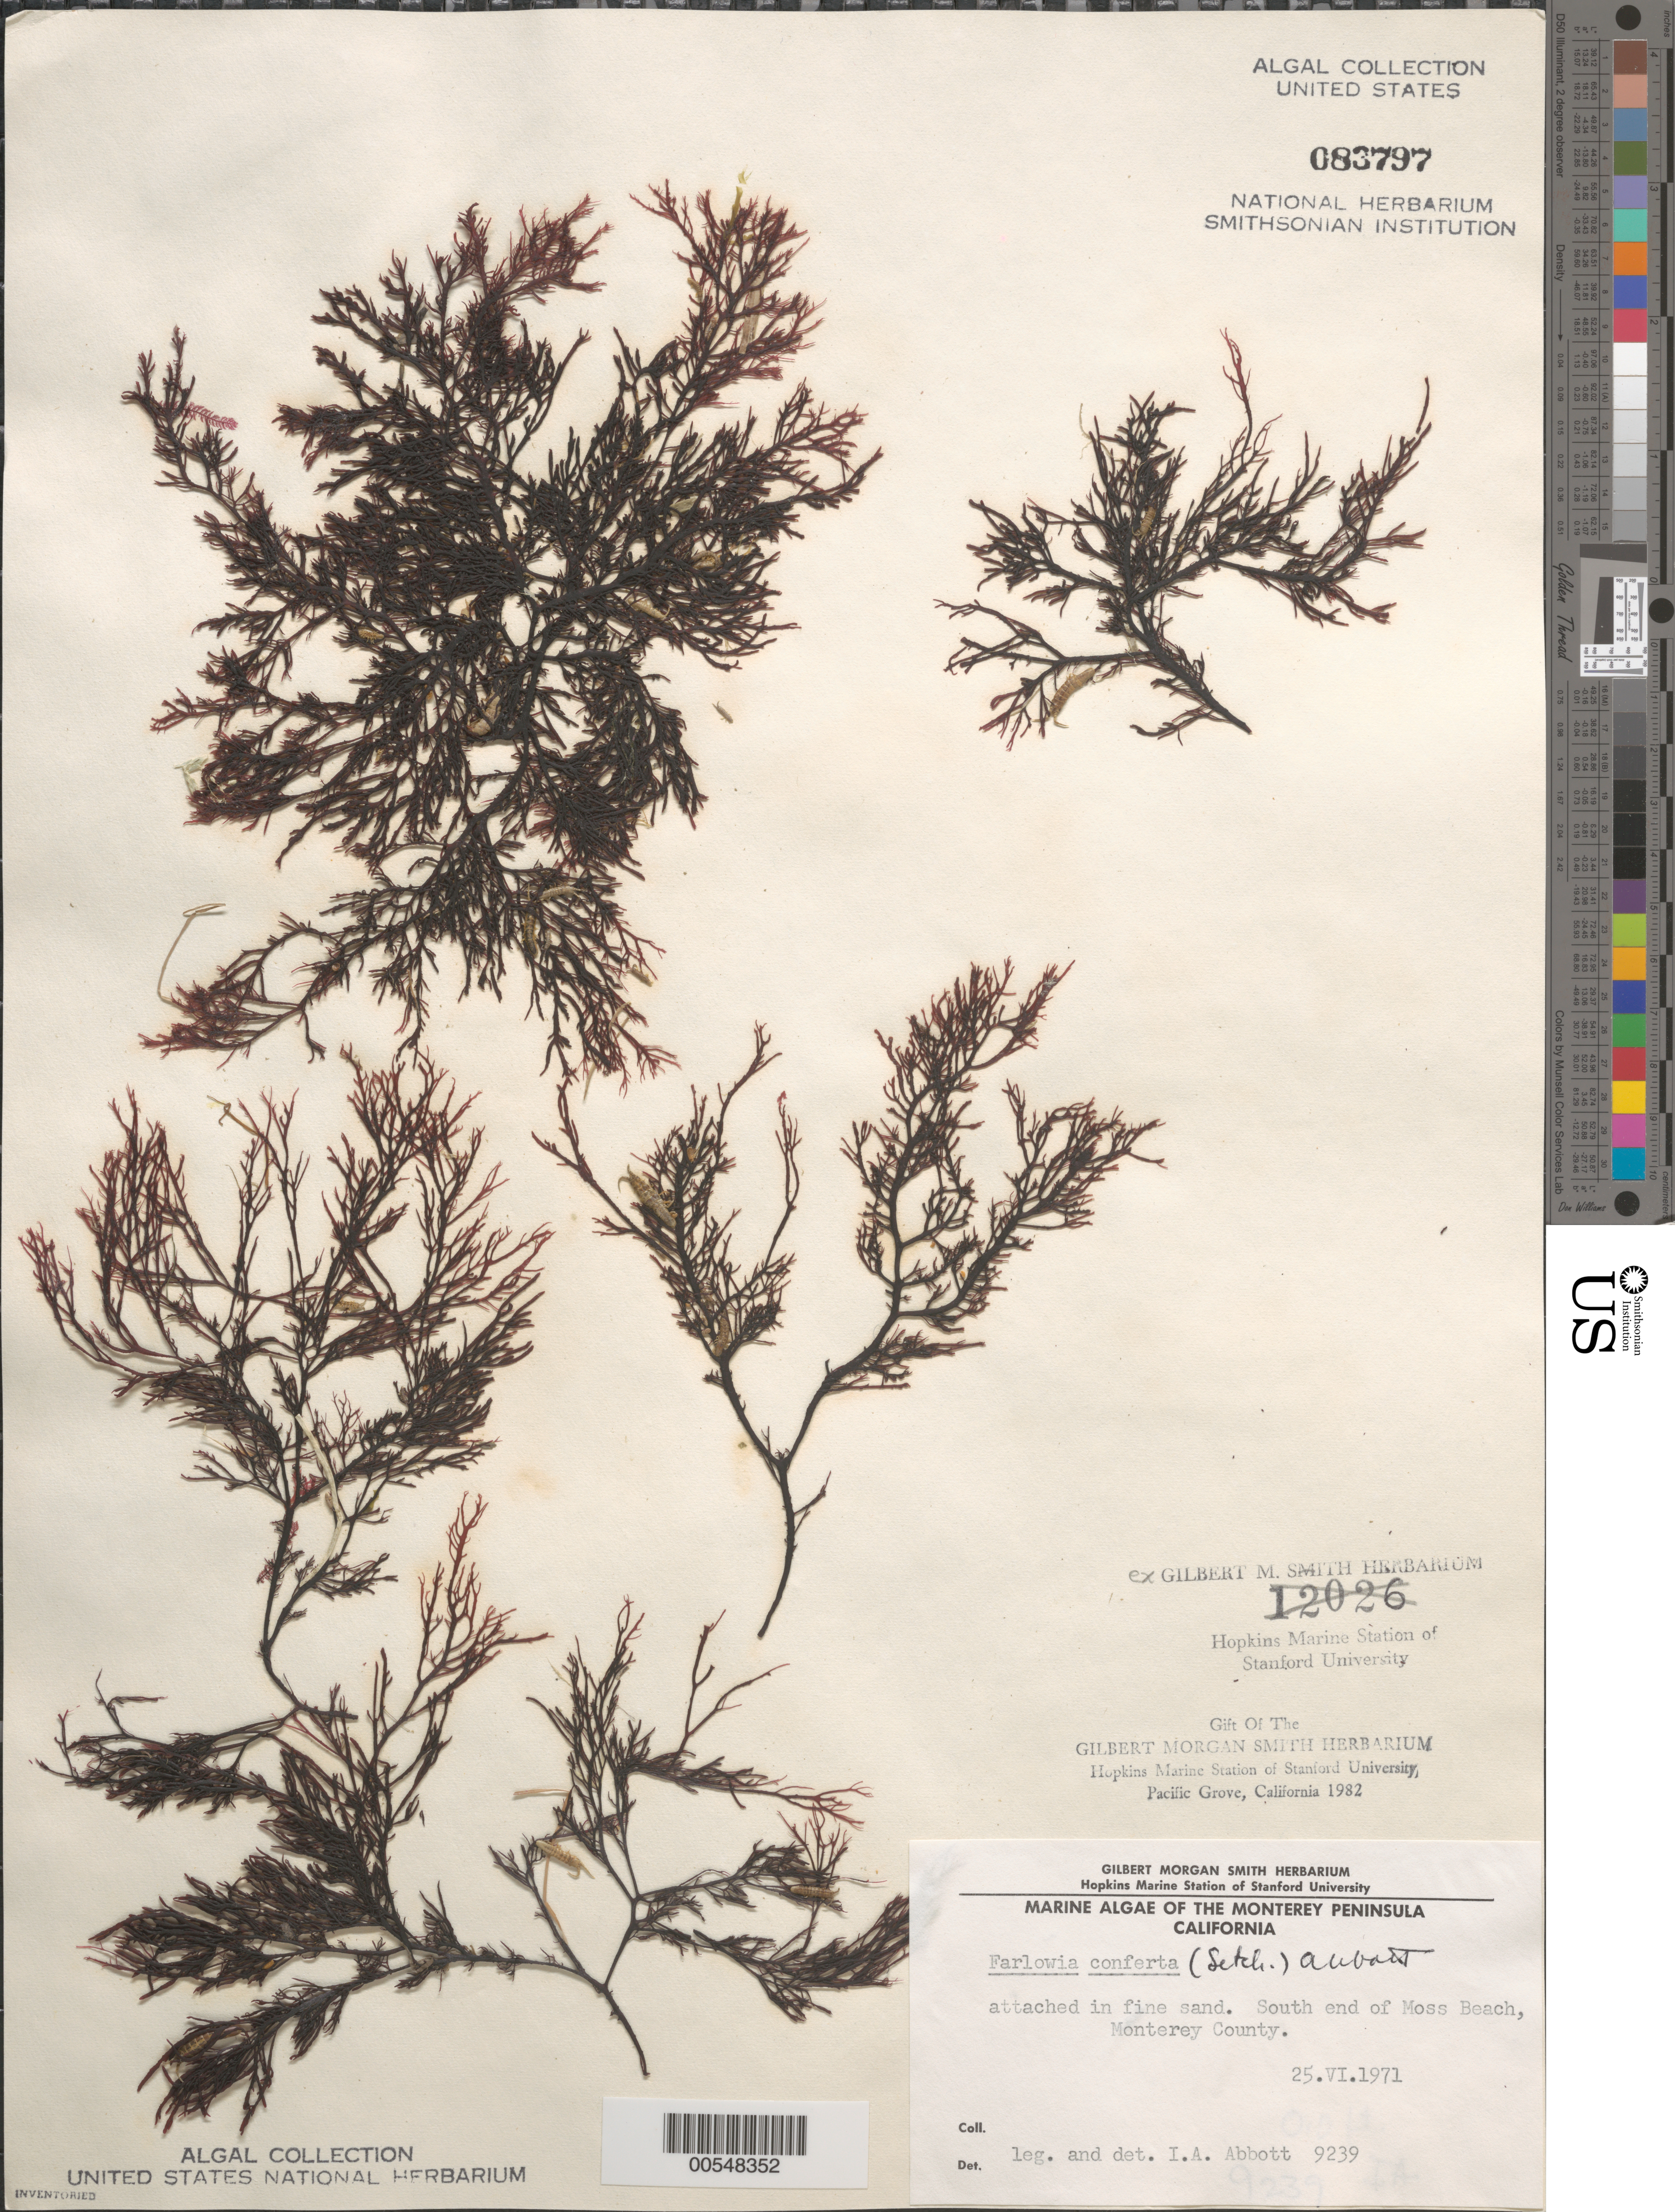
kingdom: Plantae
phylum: Rhodophyta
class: Florideophyceae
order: Gigartinales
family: Dumontiaceae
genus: Farlowia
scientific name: Farlowia conferta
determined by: Abbott, Isabella A.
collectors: I. A. Abbott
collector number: IAA 9239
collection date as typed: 25 Jun 1971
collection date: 1971-06-25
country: United States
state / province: California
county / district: Monterey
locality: Moss Beach, south end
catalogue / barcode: US 83797